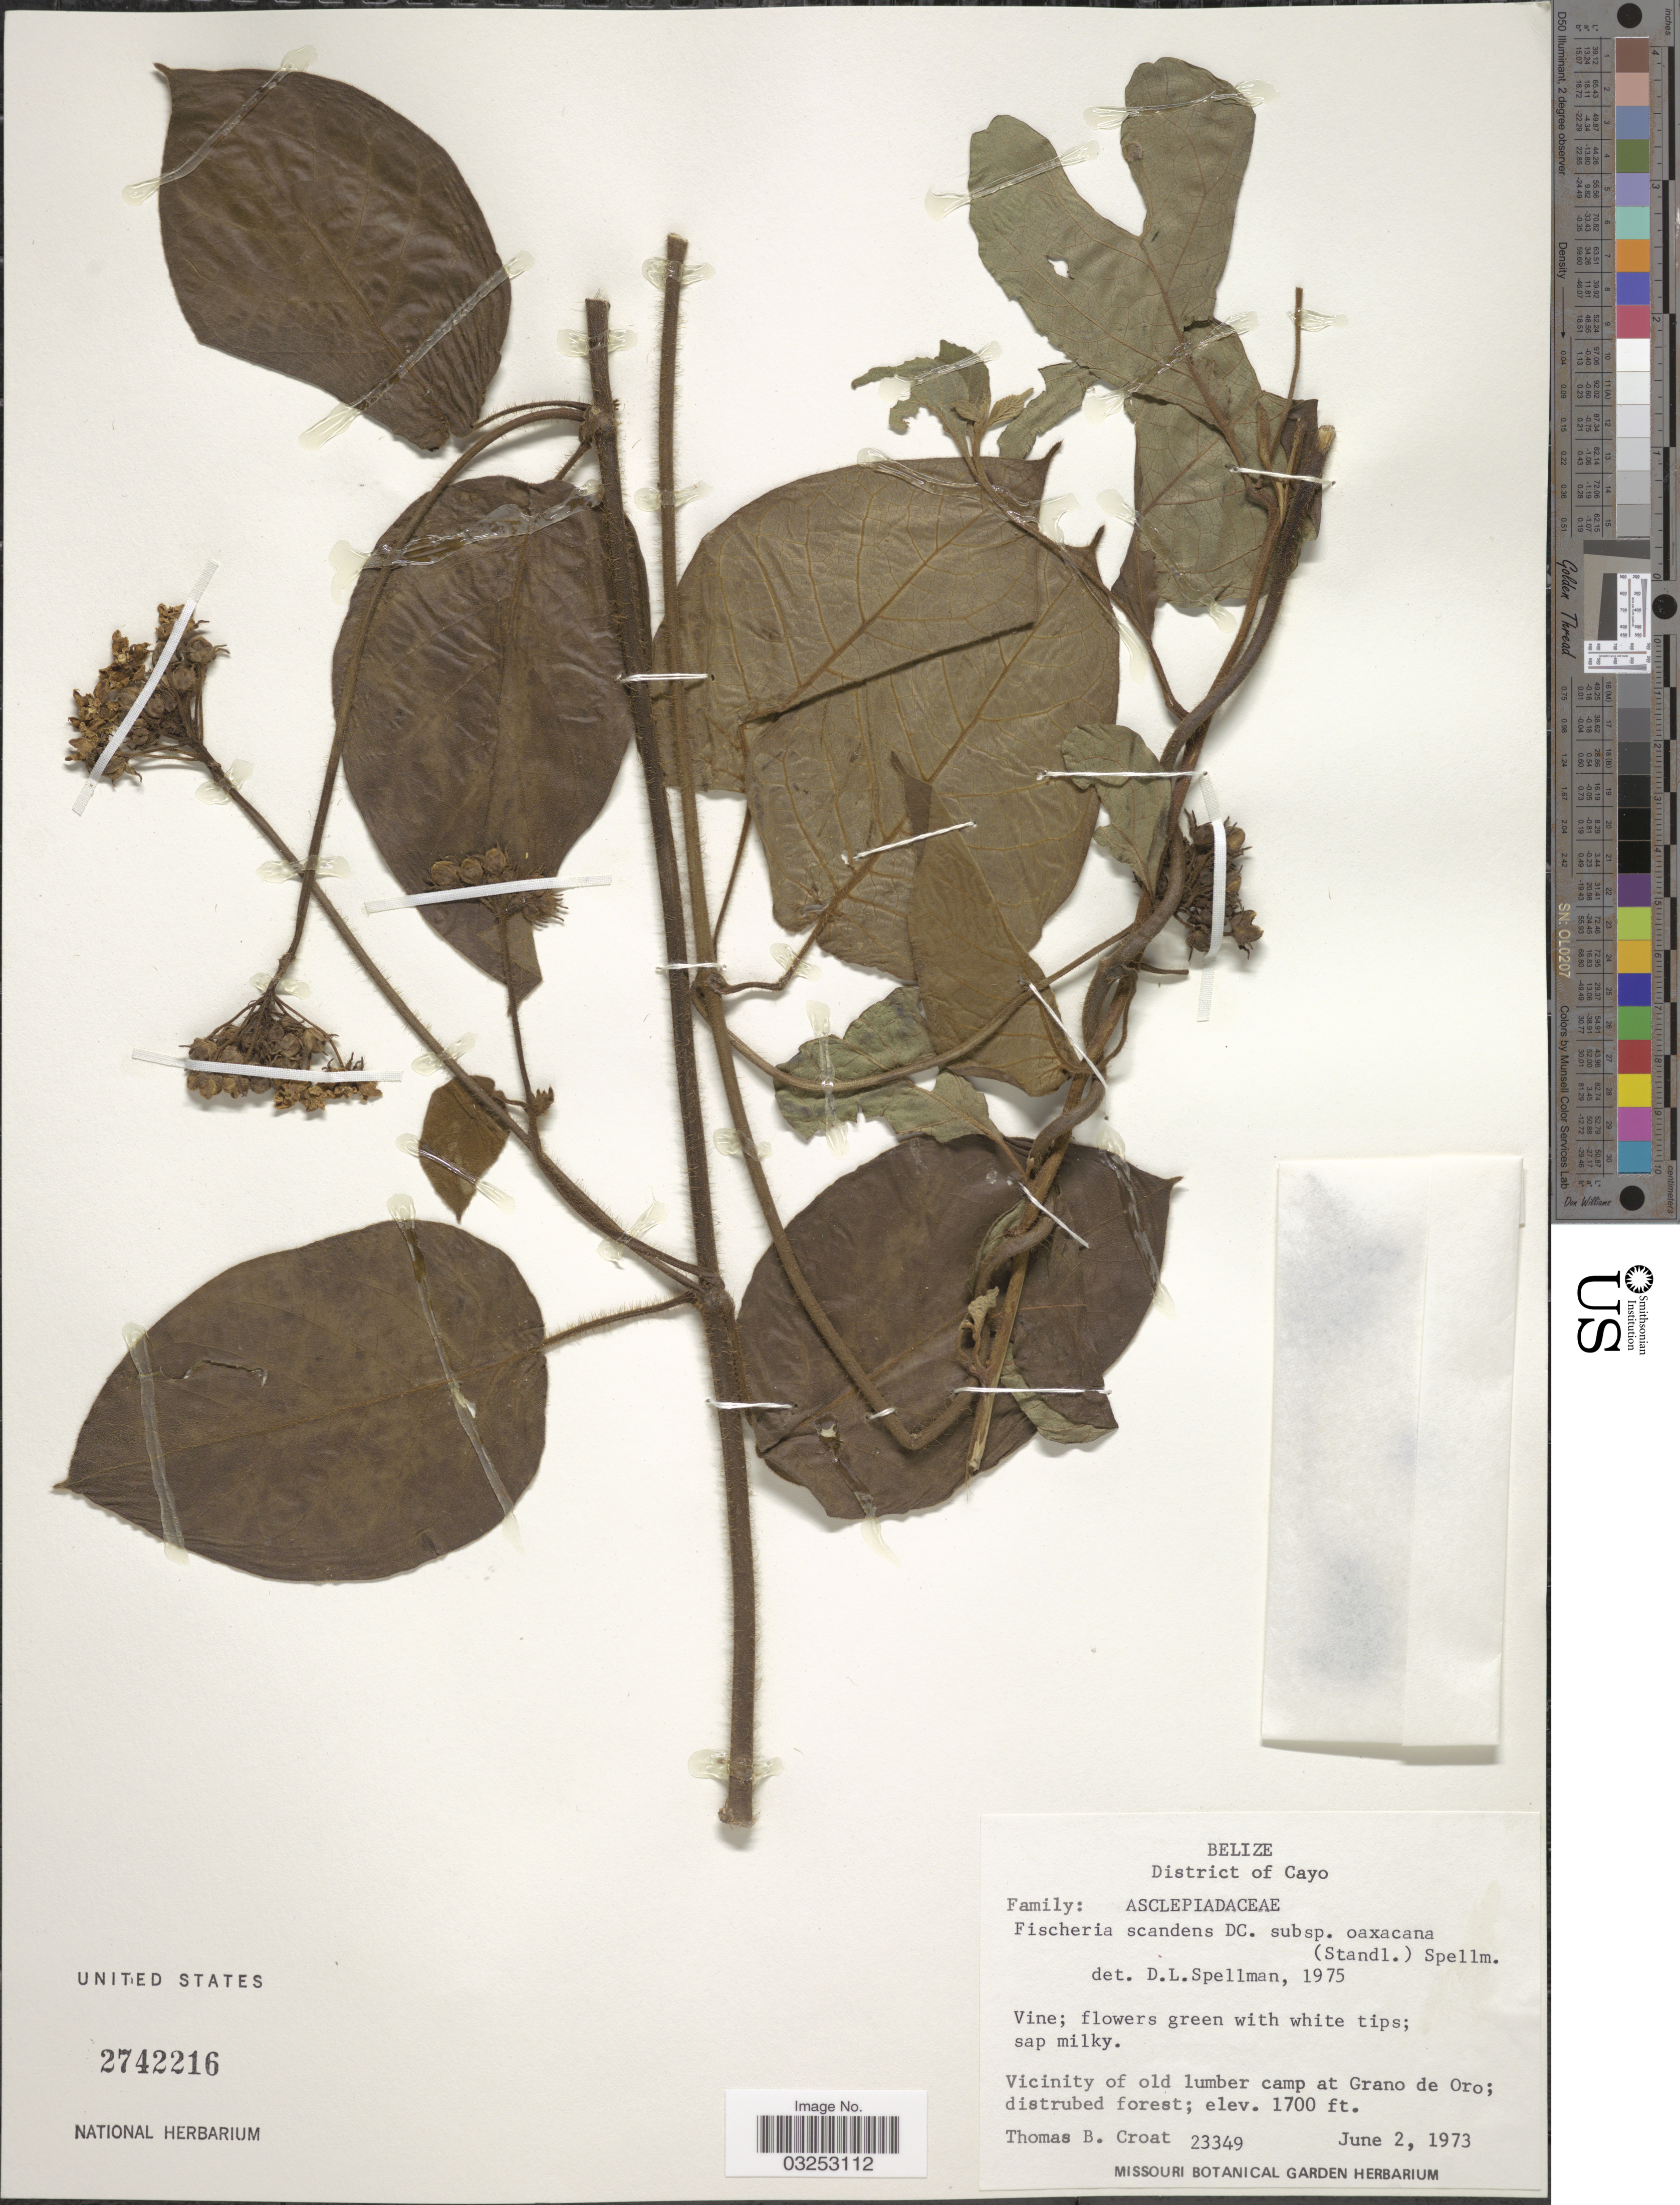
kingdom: Plantae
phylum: Tracheophyta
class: Magnoliopsida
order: Gentianales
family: Apocynaceae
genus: Fischeria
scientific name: Fischeria scandens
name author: DC.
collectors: T. B. Croat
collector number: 23349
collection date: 1973-06-02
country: Belize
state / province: Cayo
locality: District of Cayo, Vicinity of old lumber camp at Grano de Oro.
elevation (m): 518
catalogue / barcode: US 2742216